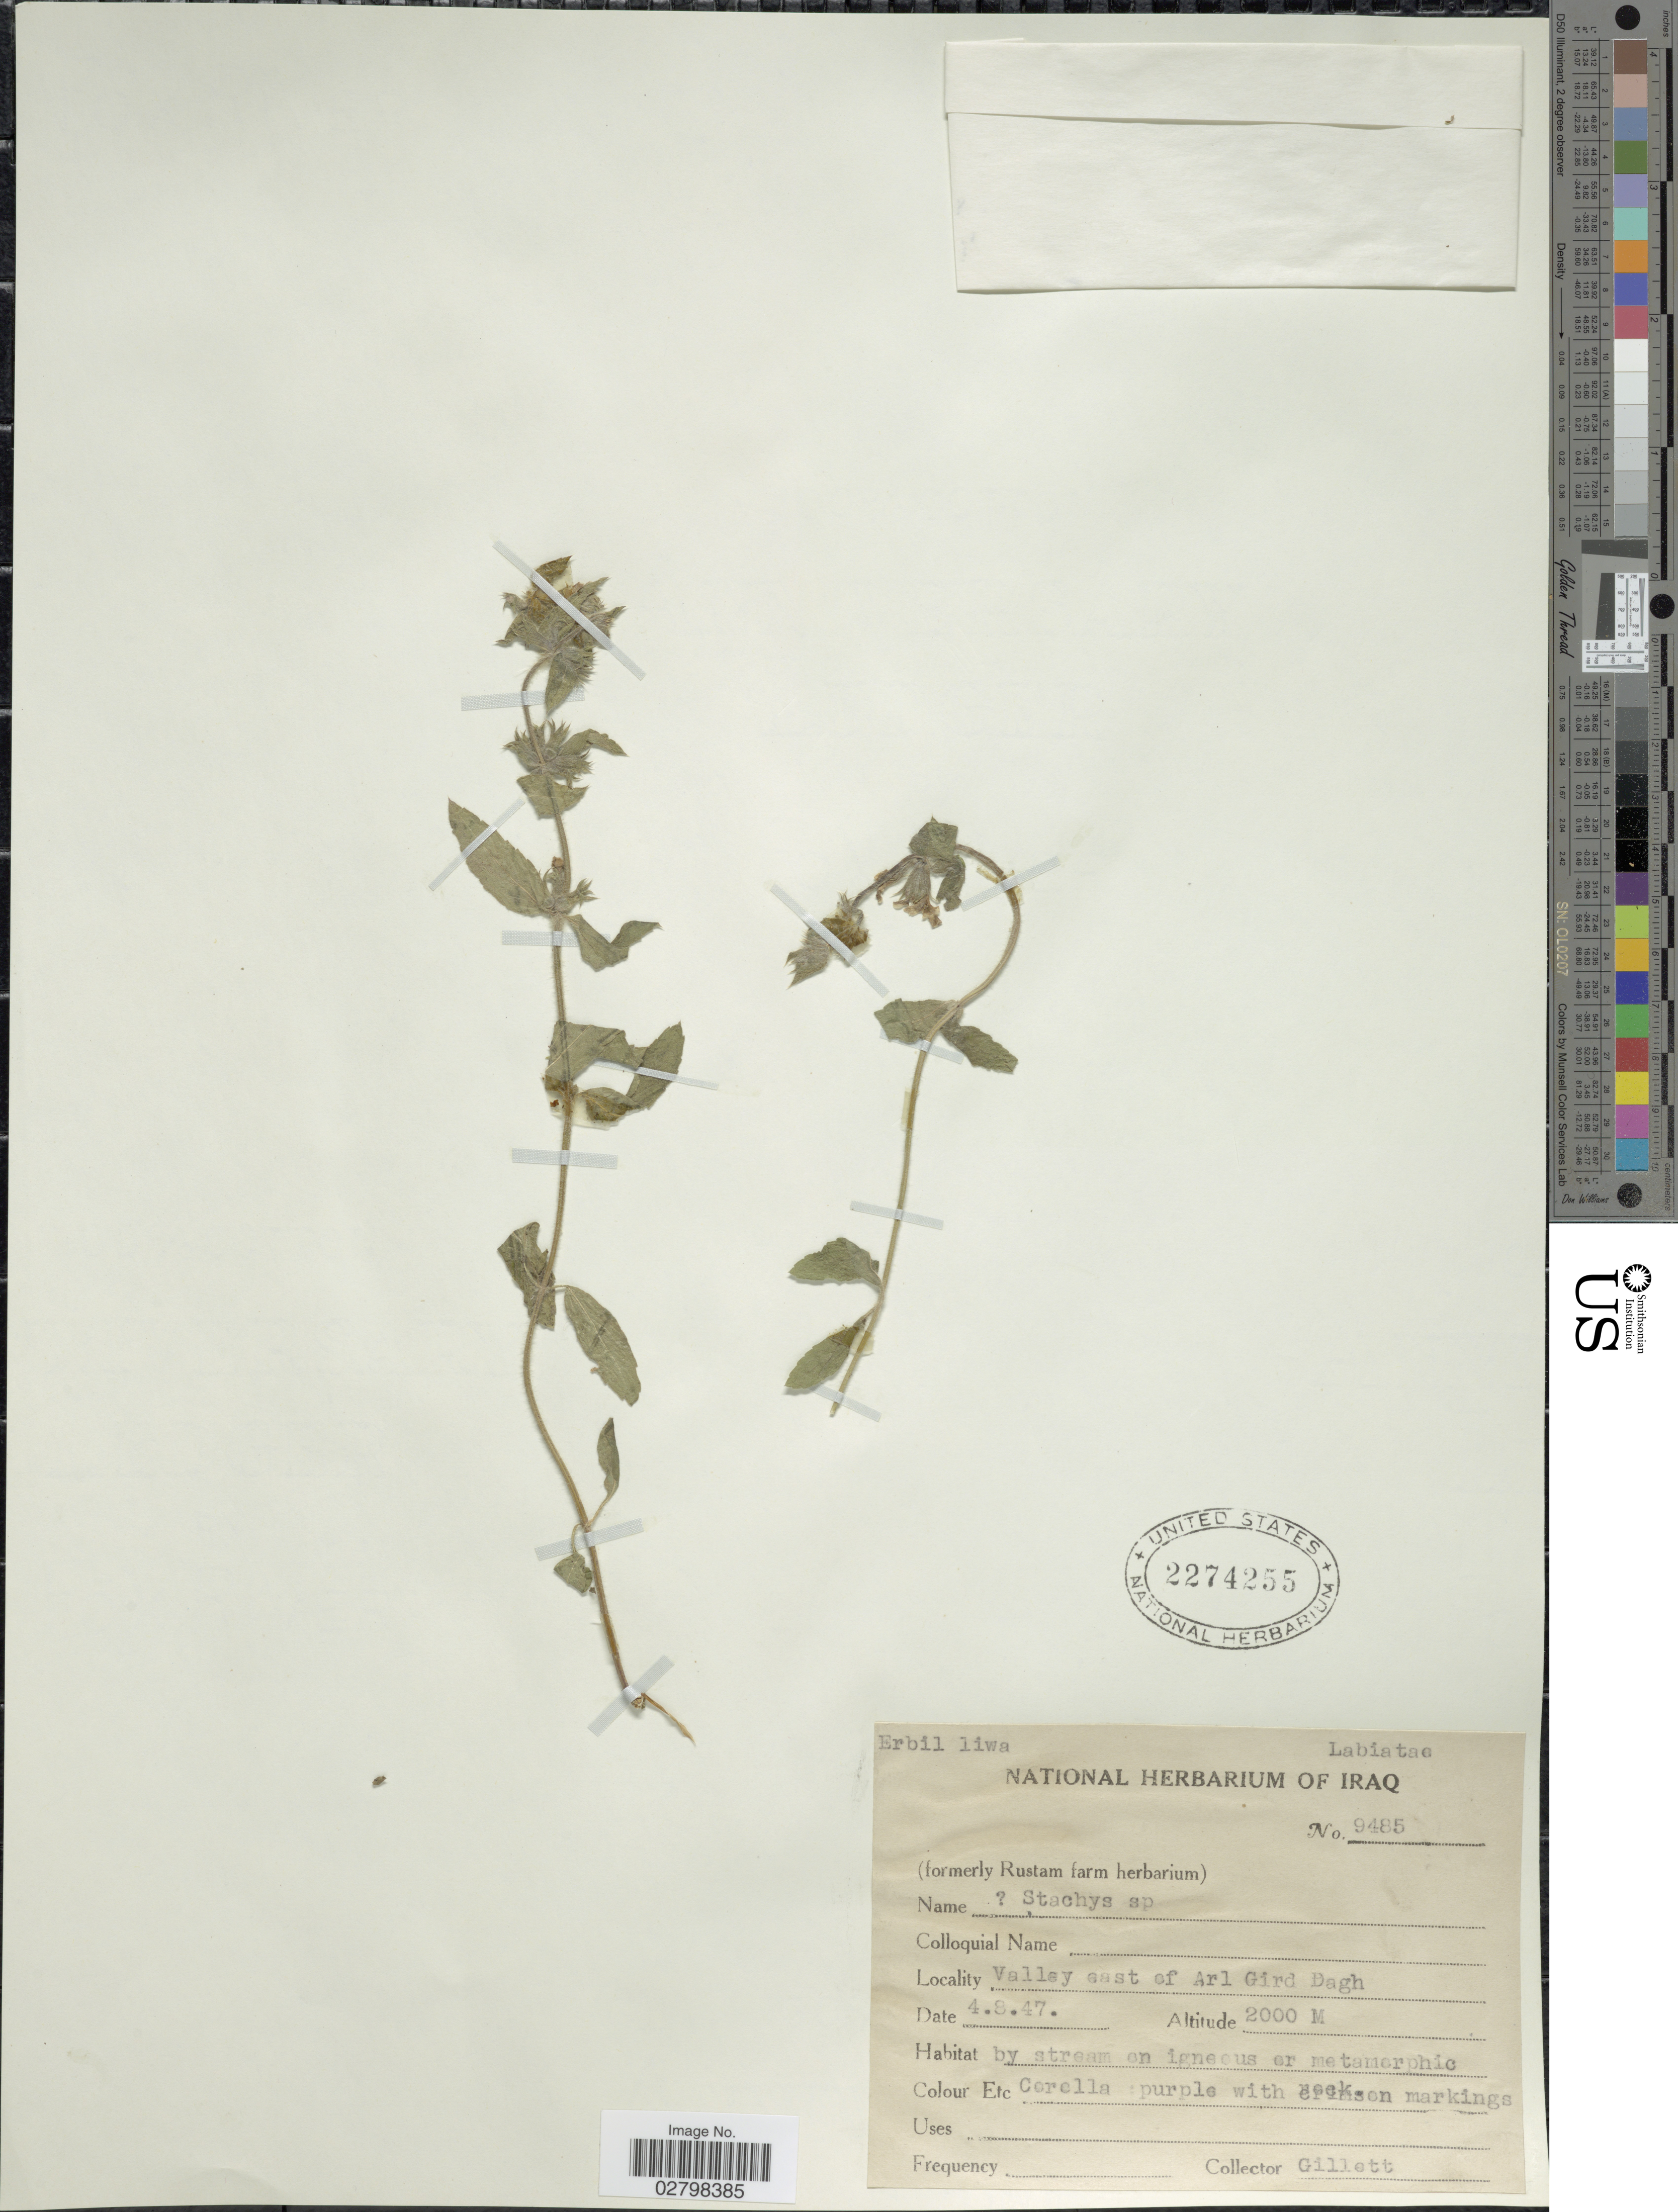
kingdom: Plantae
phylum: Tracheophyta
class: Magnoliopsida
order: Lamiales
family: Lamiaceae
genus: Stachys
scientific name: Stachys sp.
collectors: Gillett, --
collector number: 9485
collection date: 1947-08-04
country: Iraq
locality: Valley east of Arl Gird Dagh. Erbil liwa.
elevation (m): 2000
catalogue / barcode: US 2274255